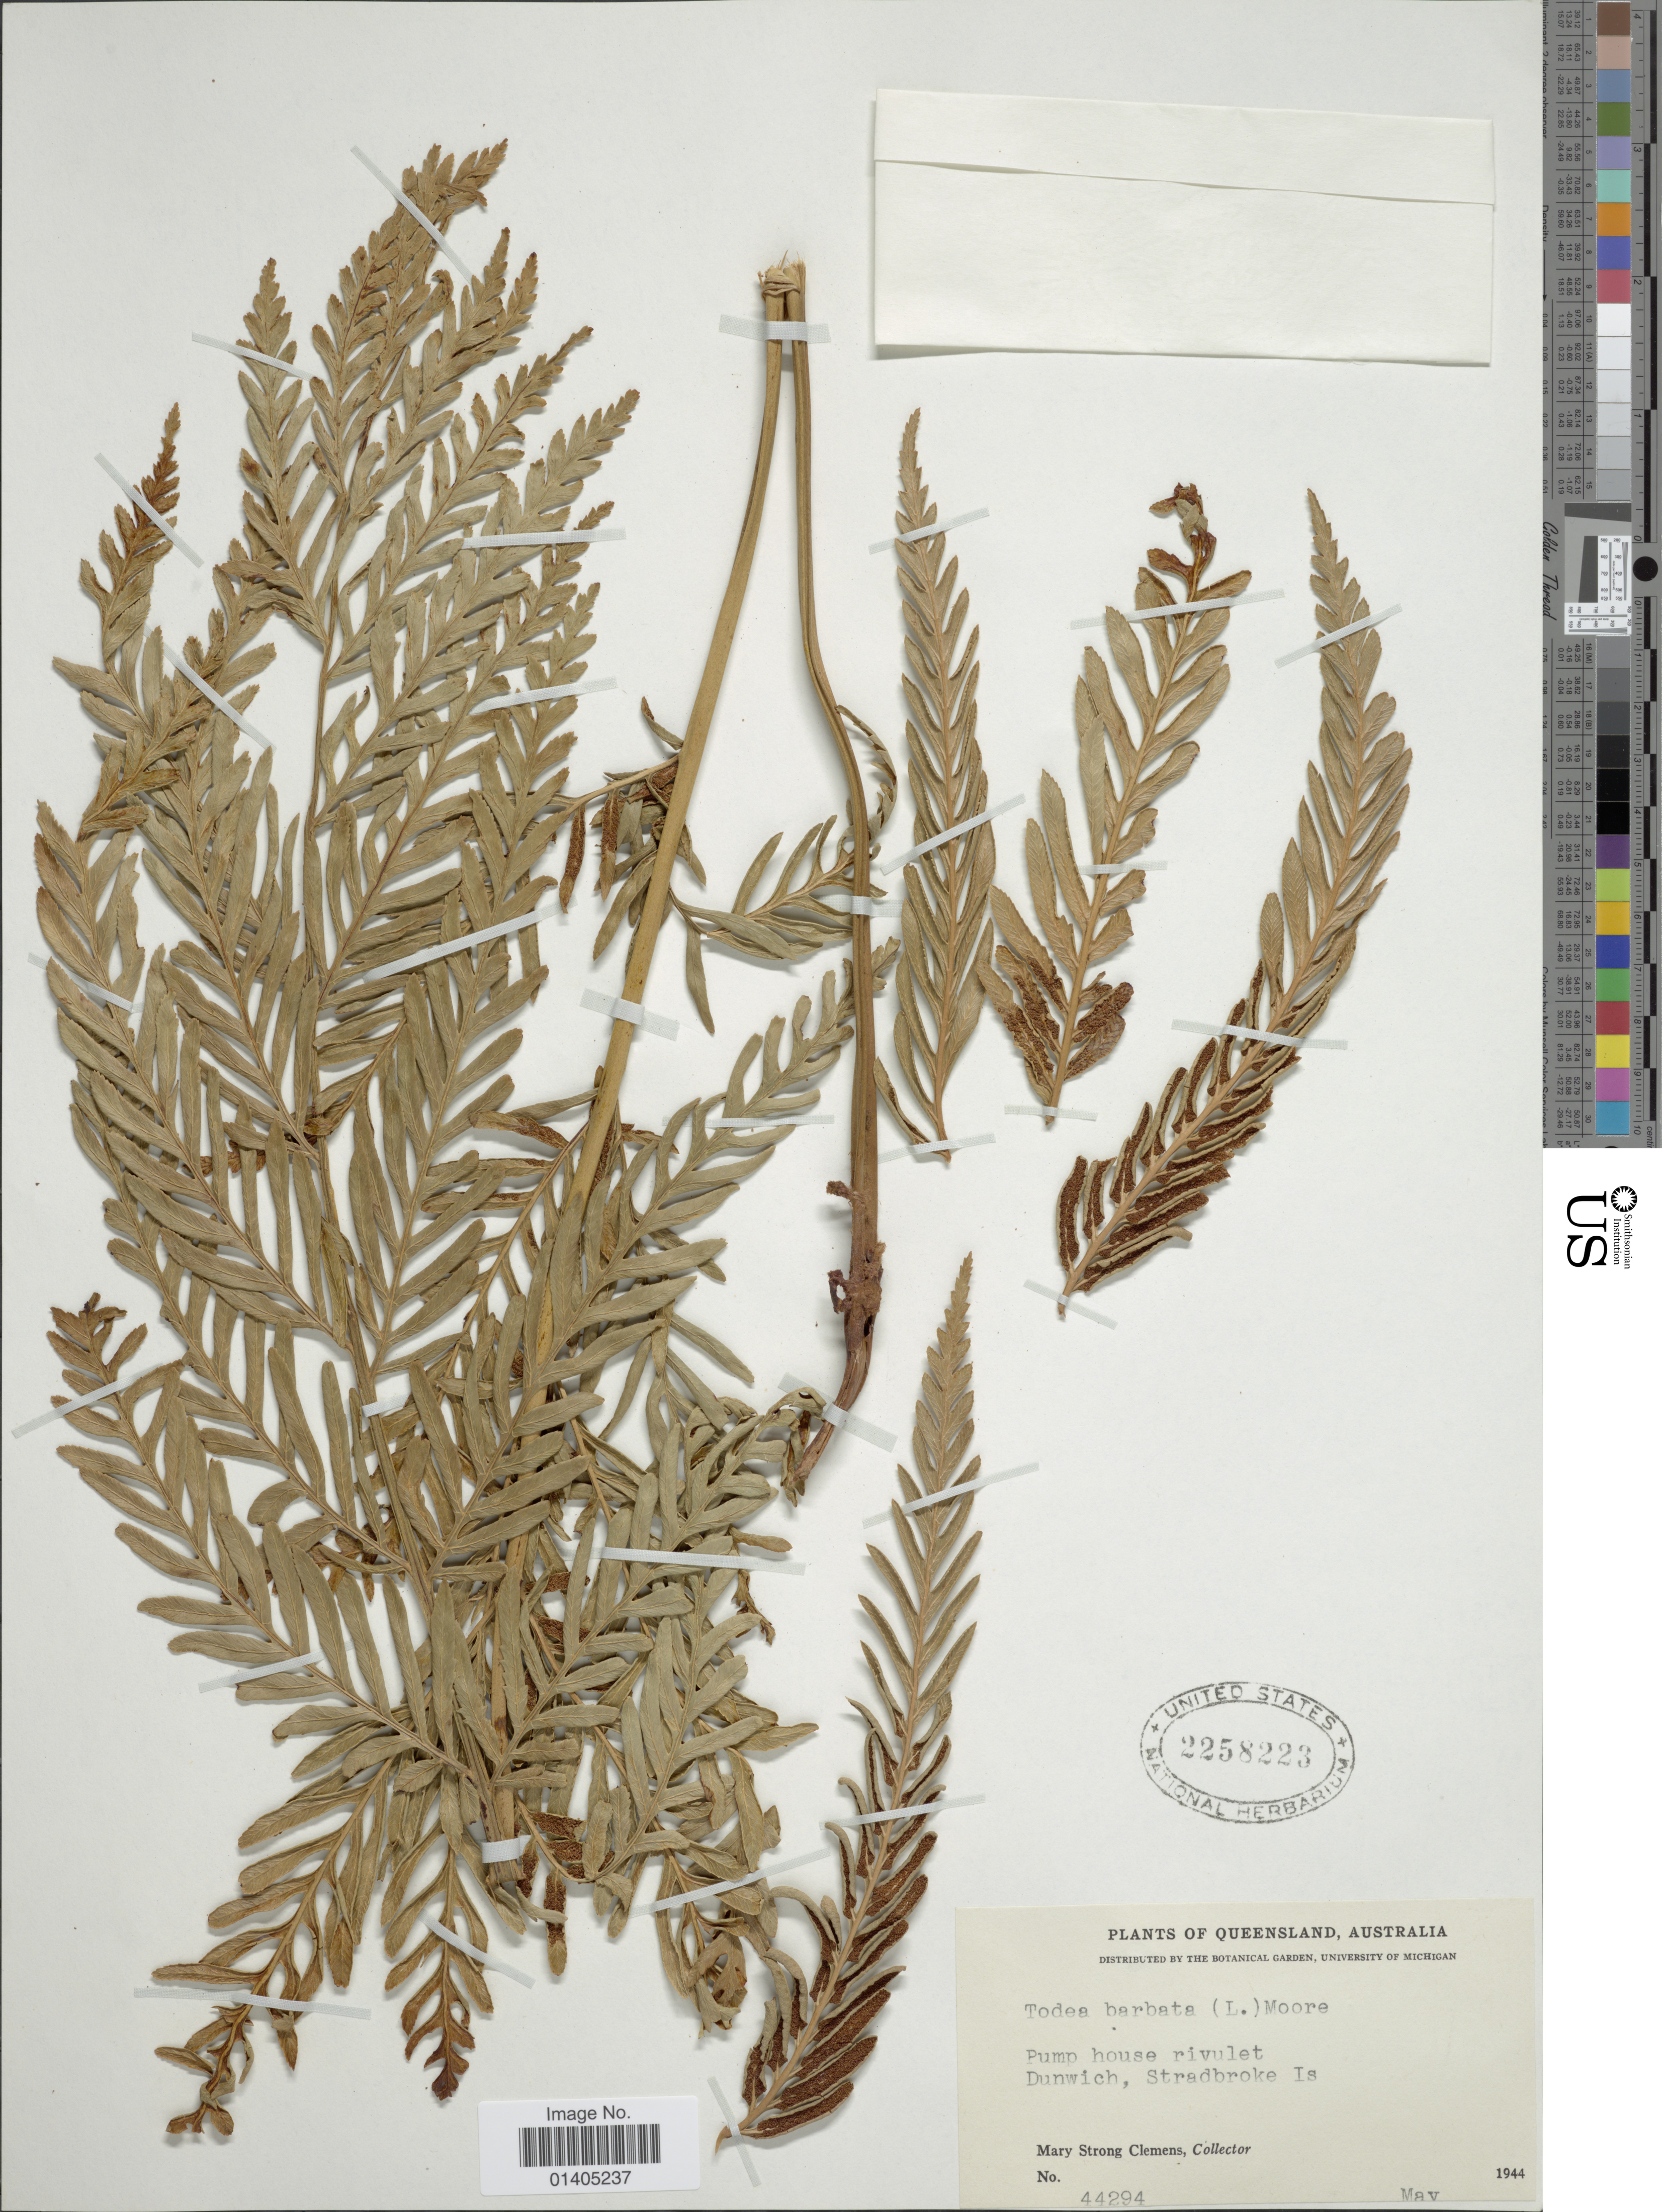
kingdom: Plantae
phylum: Tracheophyta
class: Polypodiopsida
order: Osmundales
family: Osmundaceae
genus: Todea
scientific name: Todea barbara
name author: T. Moore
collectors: M. S. Clemens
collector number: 44294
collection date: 1944-05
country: Australia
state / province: Queensland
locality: Pump house, Dunwich, Stradbroke Is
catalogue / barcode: US 2258223